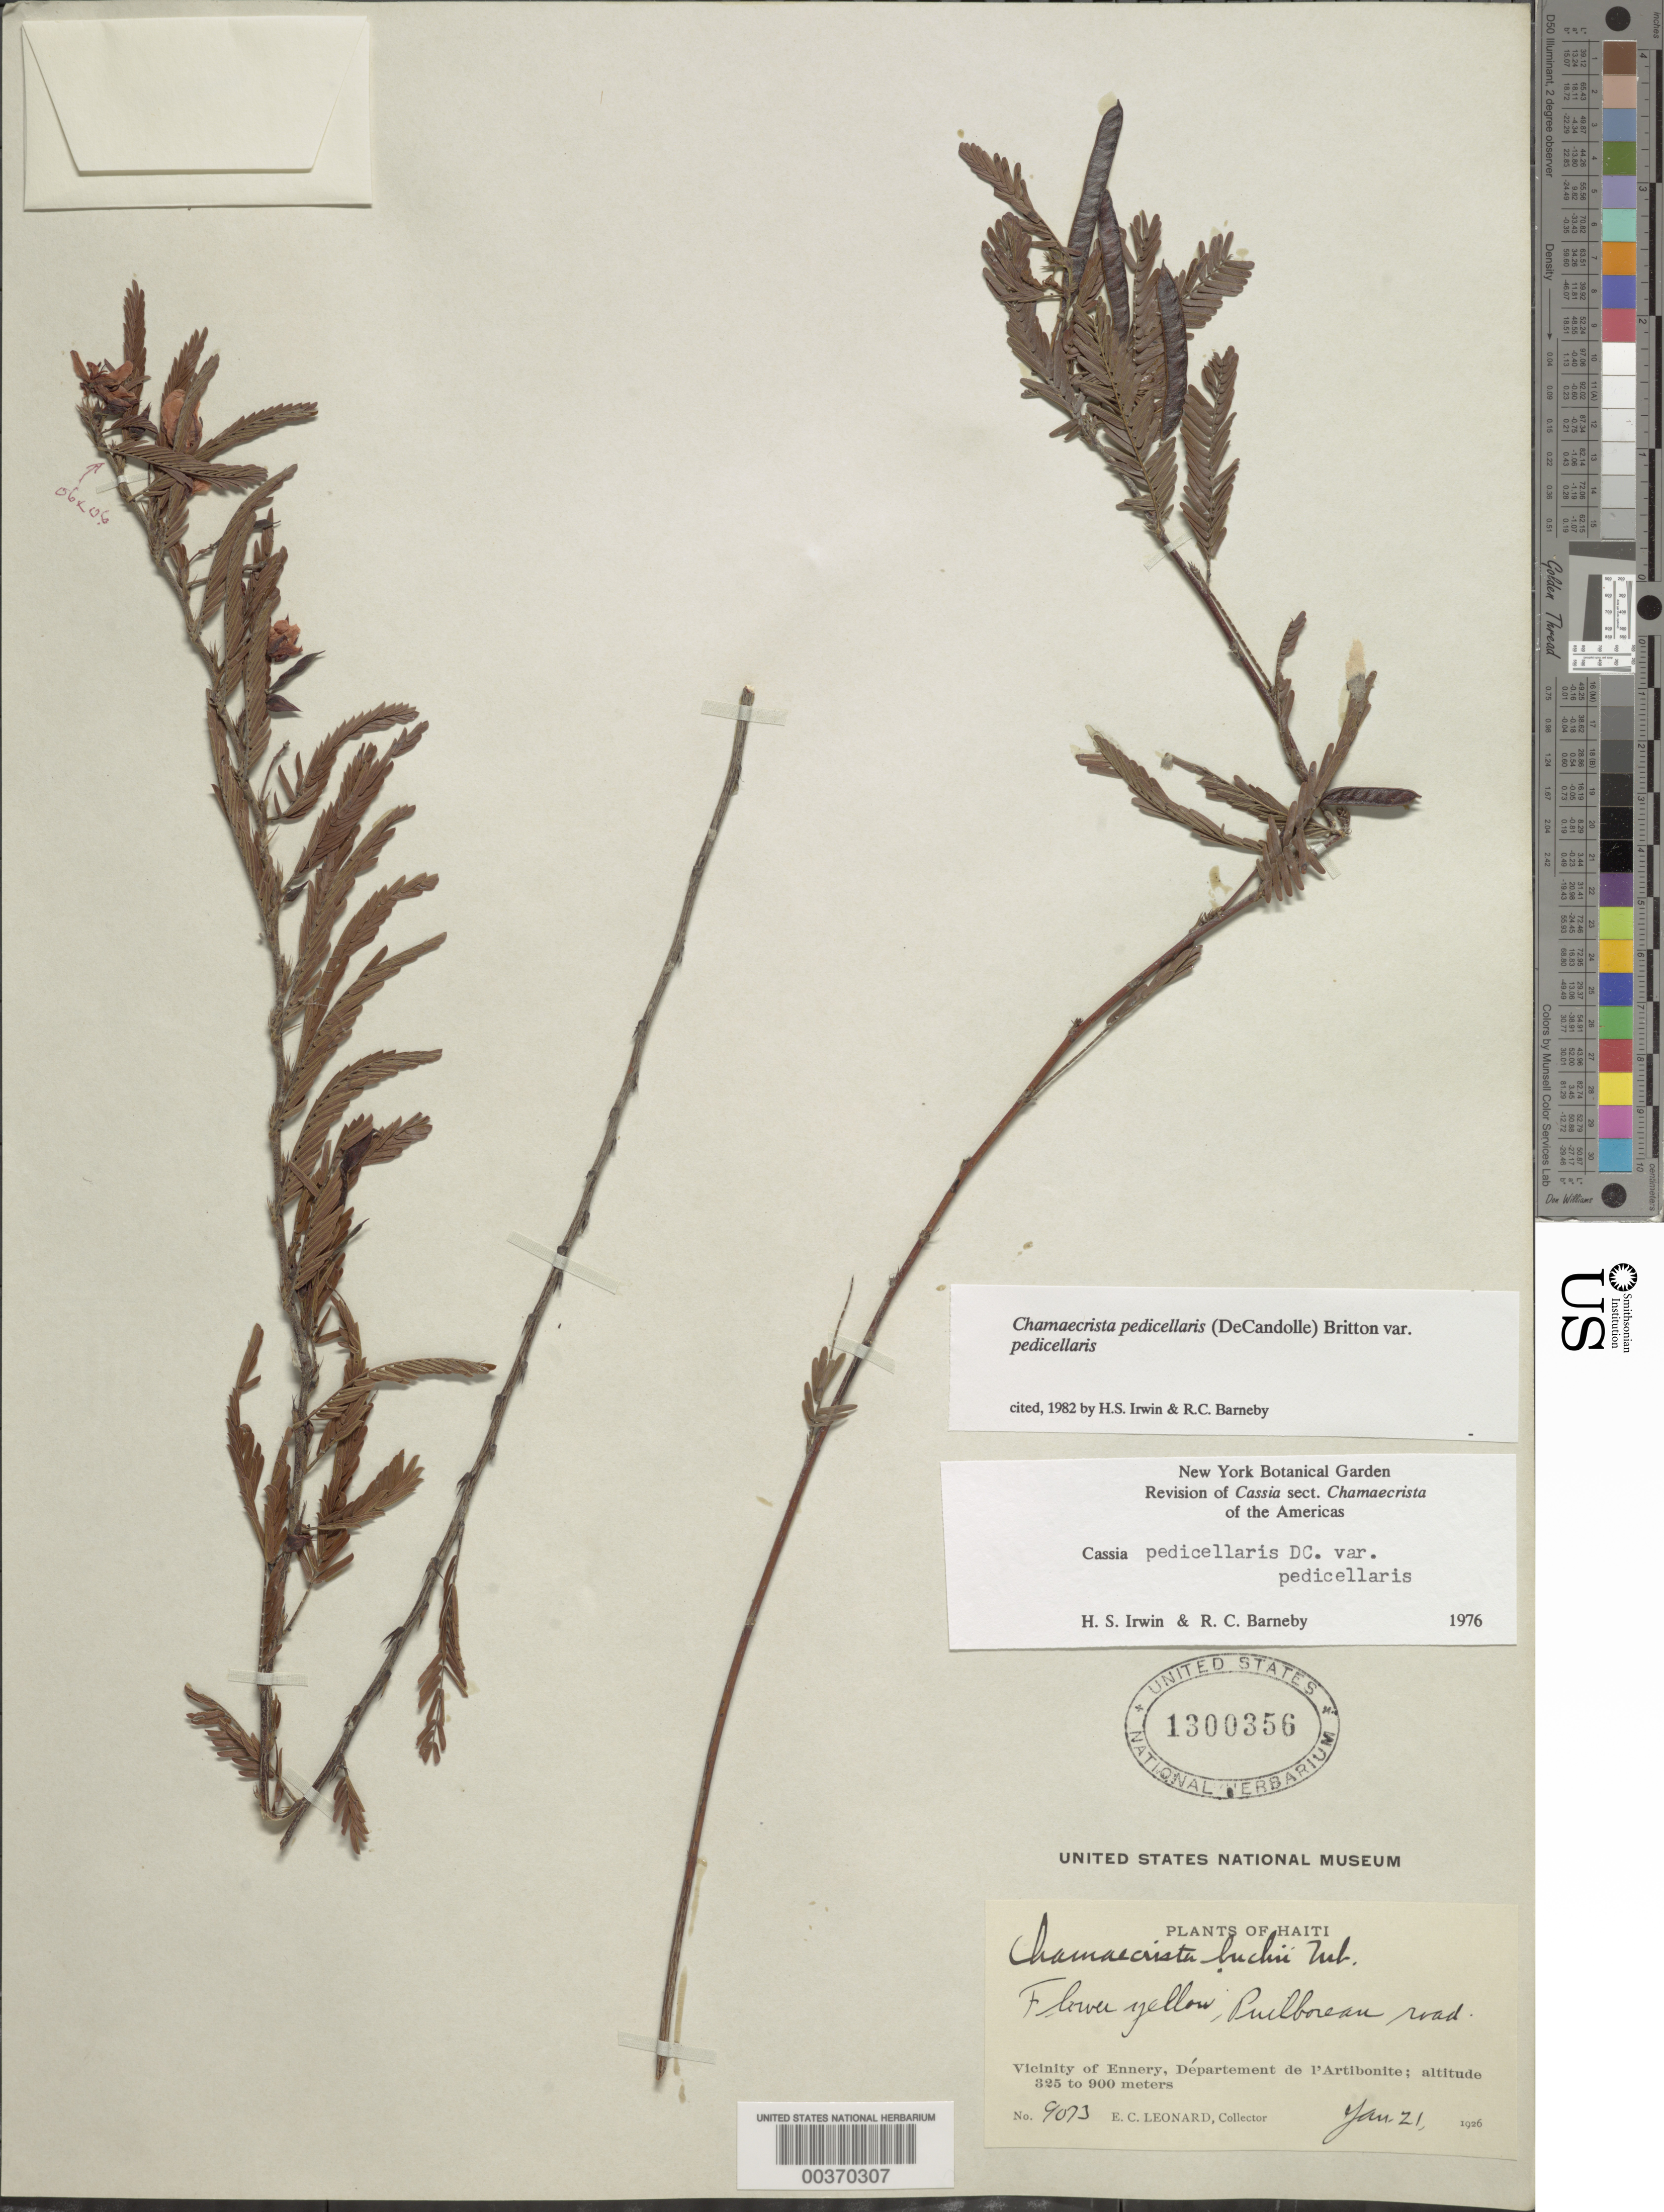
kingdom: Plantae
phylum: Tracheophyta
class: Magnoliopsida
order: Fabales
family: Fabaceae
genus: Chamaecrista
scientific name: Chamaecrista pedicellaris var. pedicellaris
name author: Britton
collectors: E. C. Leonard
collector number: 9073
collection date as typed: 21 Jan 1926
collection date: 1926-01-21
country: Haiti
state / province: Artibonite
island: Hispaniola Island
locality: Puilboreau road; vicinity of ennery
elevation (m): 325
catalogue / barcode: US 1300356